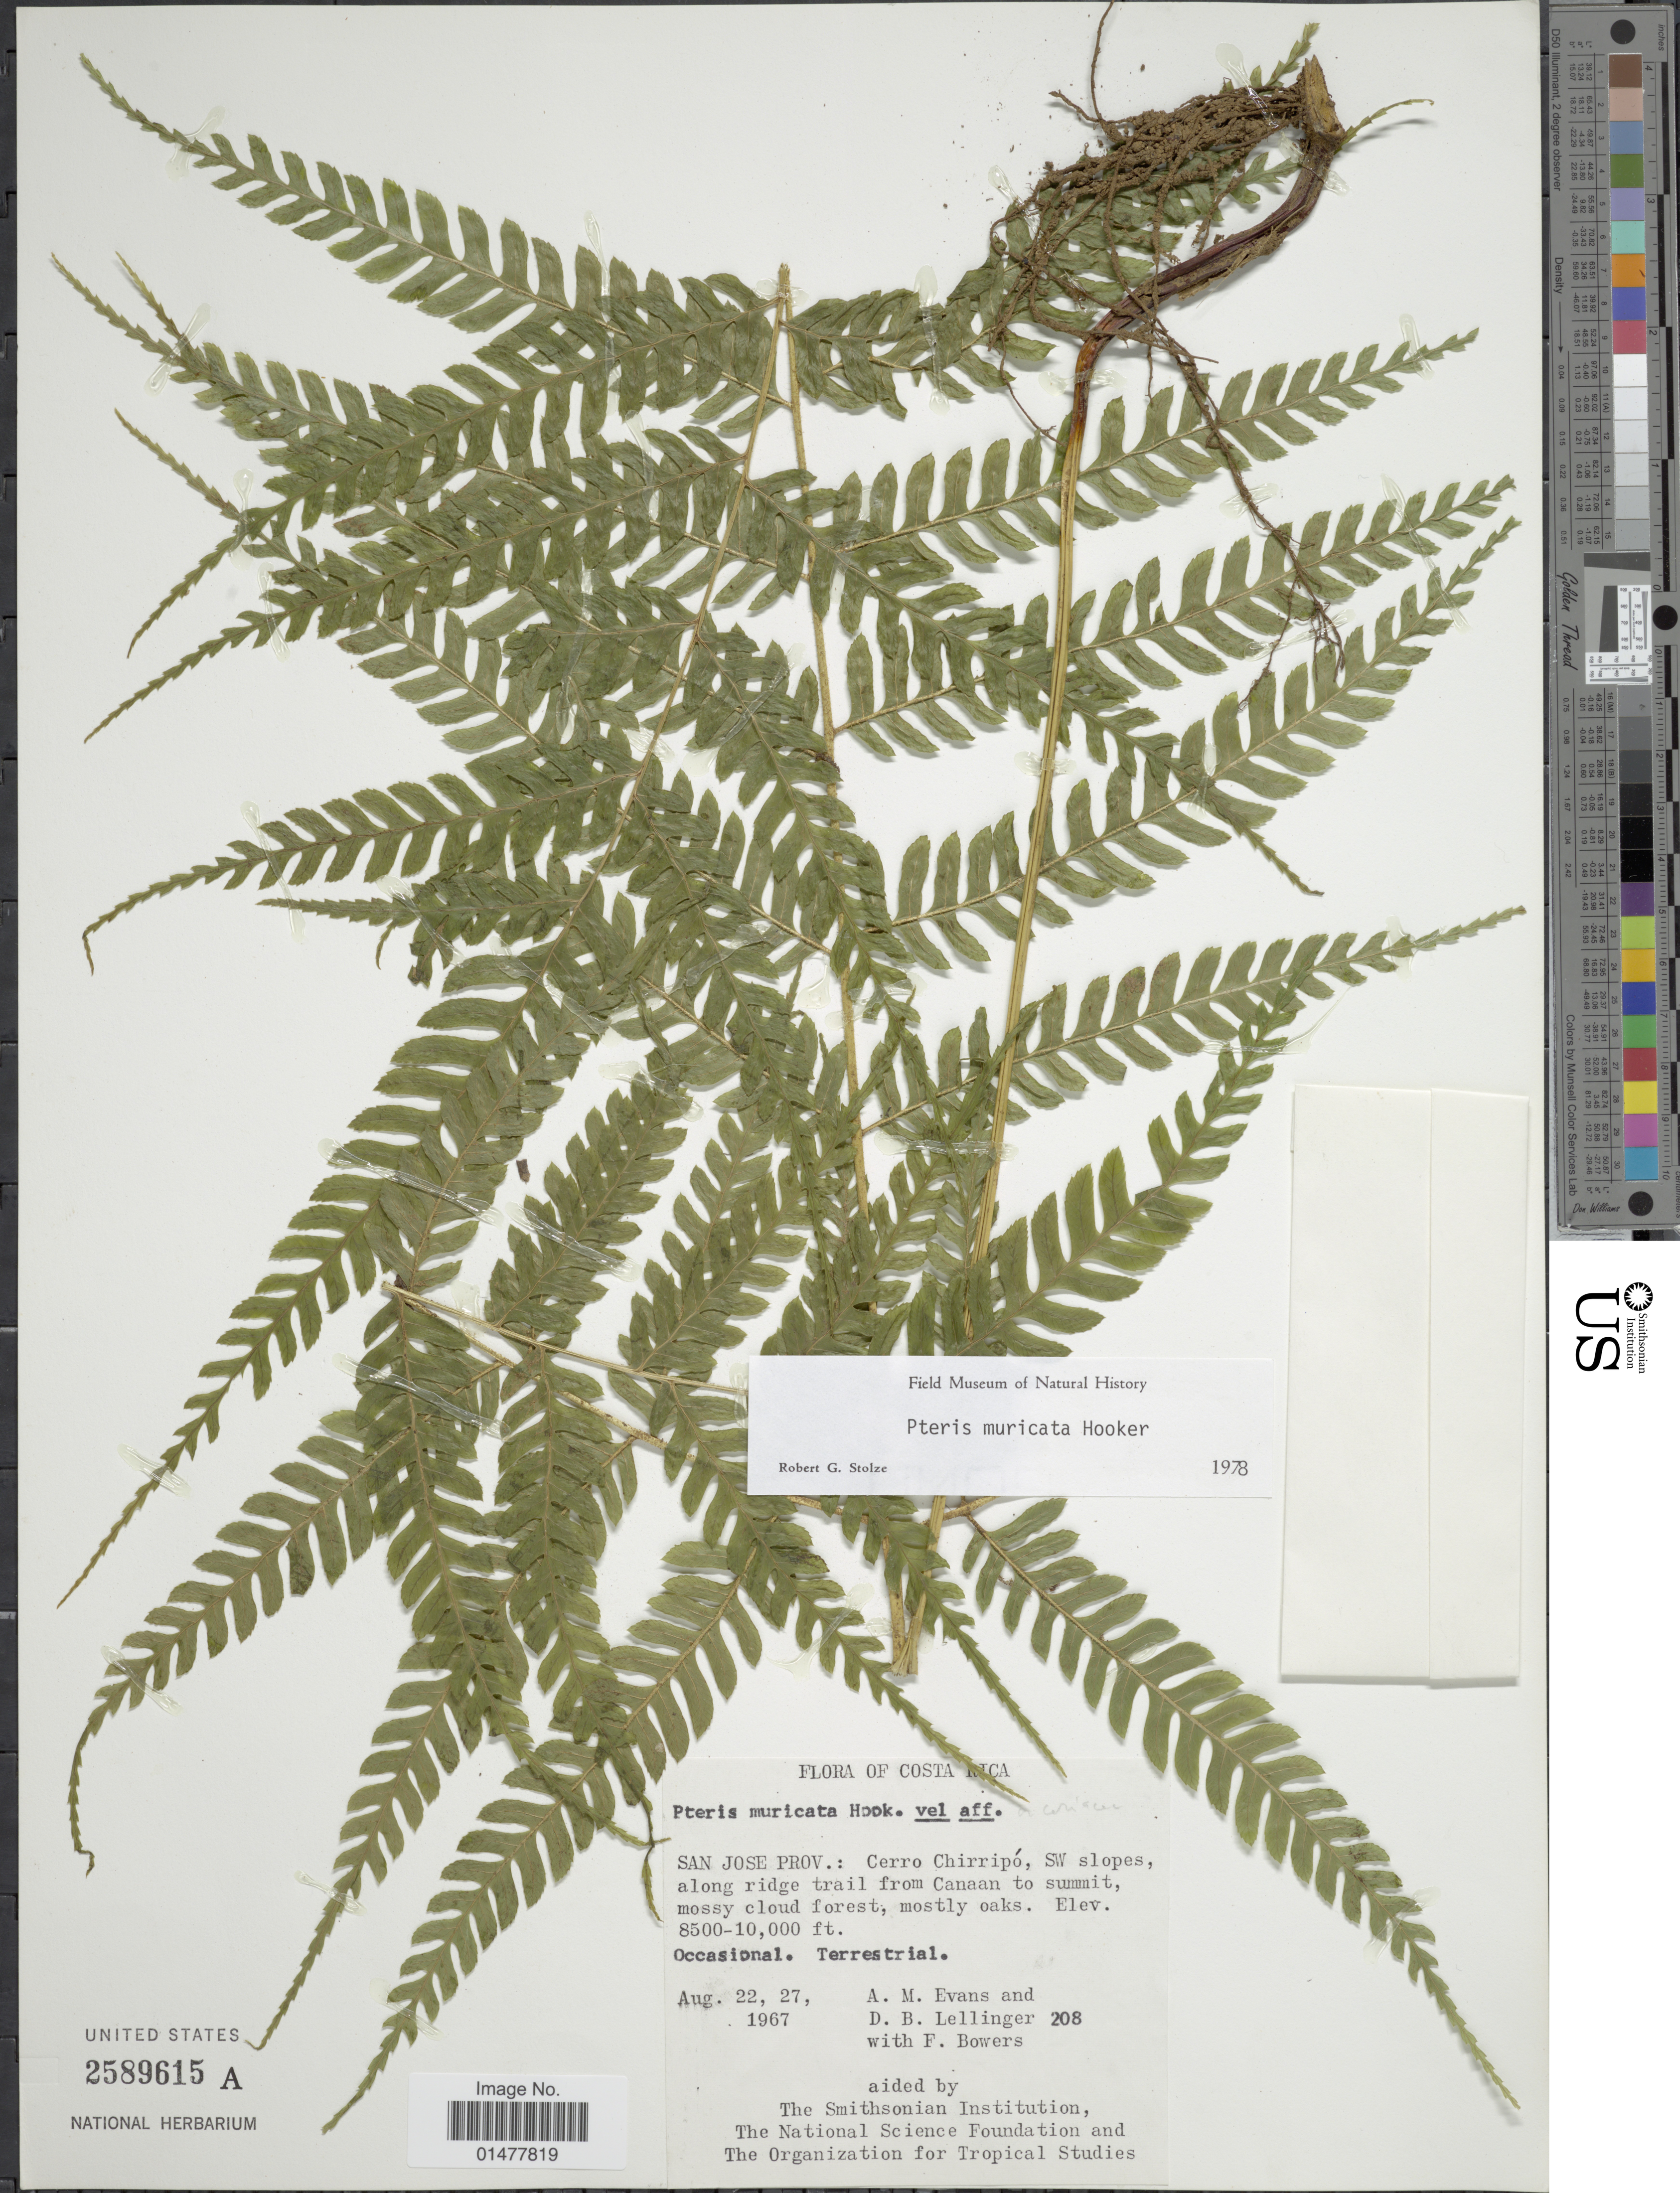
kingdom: Plantae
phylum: Tracheophyta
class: Polypodiopsida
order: Polypodiales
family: Pteridaceae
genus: Pteris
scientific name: Pteris muricata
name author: Rosenst.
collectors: A. M. Evans, D. B. Lellinger & F. Bowers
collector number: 208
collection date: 1967-08-22/1967-08-27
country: Costa Rica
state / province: San José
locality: Cerro Chirripó, SW slopes, along ridge trail from Canaan to summit.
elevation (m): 2591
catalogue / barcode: US 2589615A